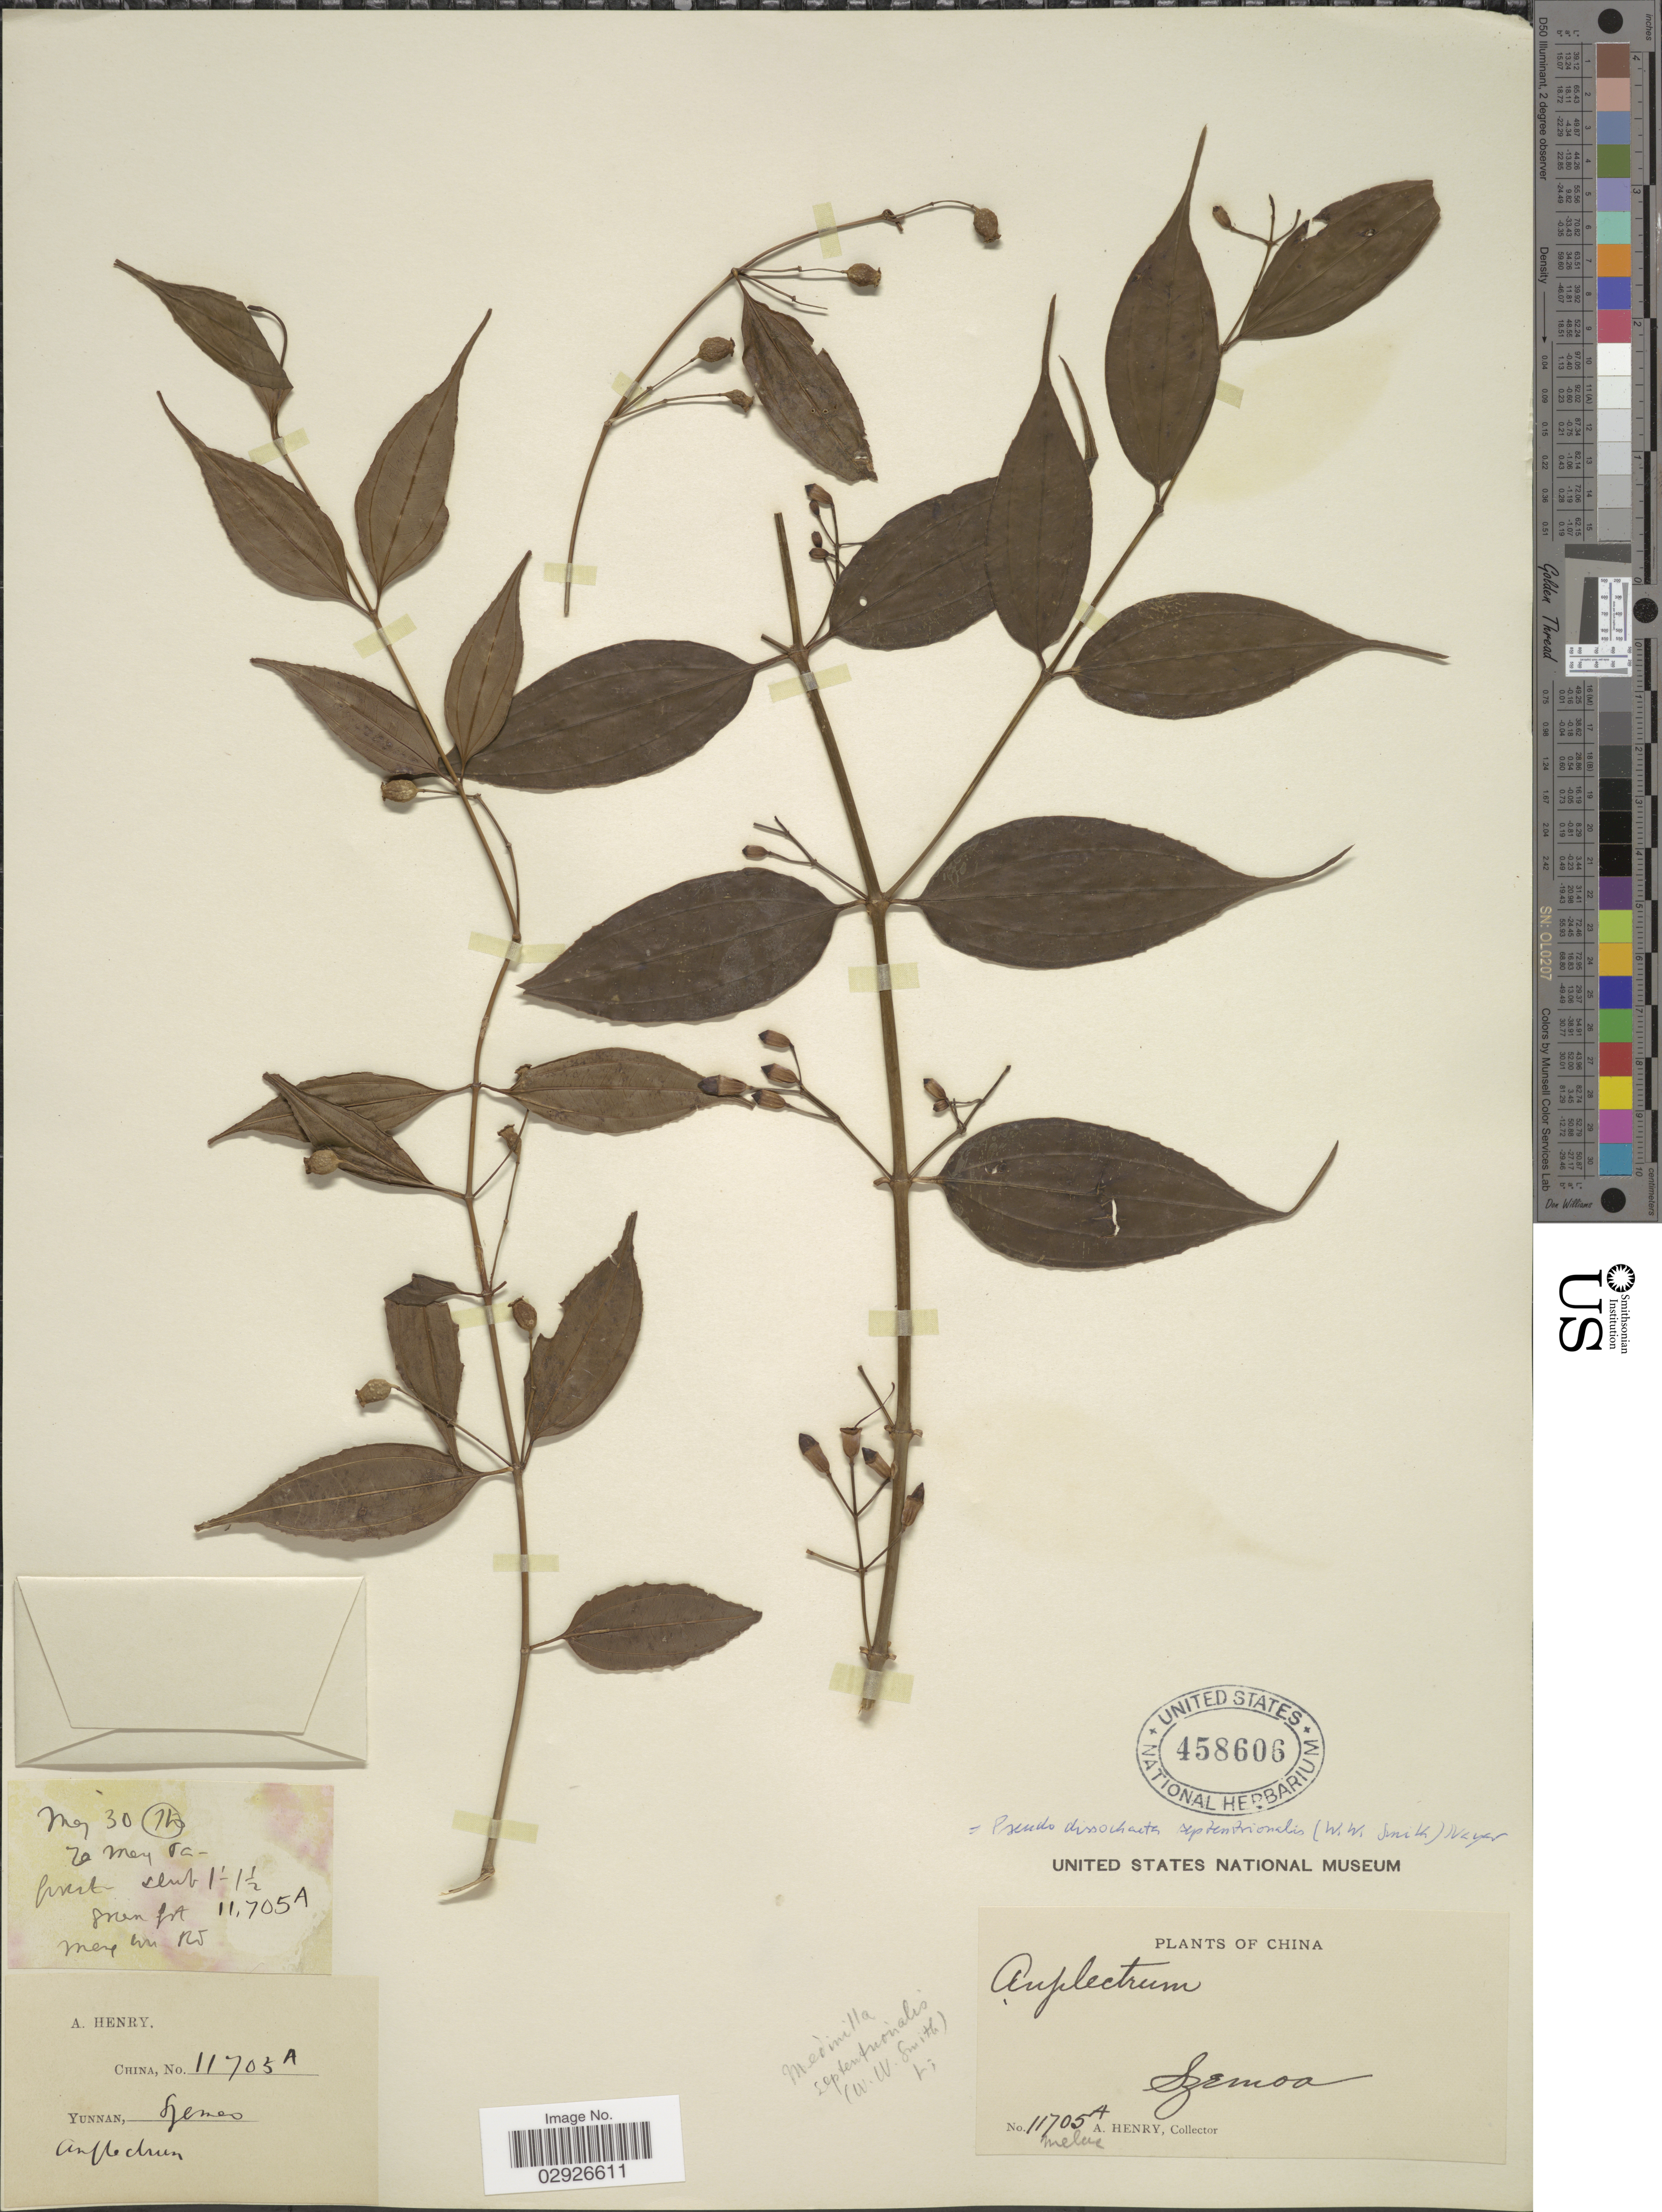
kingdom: Plantae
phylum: Tracheophyta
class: Magnoliopsida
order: Myrtales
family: Melastomataceae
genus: Pseudodissochaeta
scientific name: Pseudodissochaeta septentrionalis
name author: (W.W. Sm.) M.P. Nayar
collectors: A. Henry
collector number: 11705 A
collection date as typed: Transcribed d/m/y: /5/30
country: China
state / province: Yunnan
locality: Ta Mey Pa. Szemoa. Ho.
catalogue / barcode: US 458606